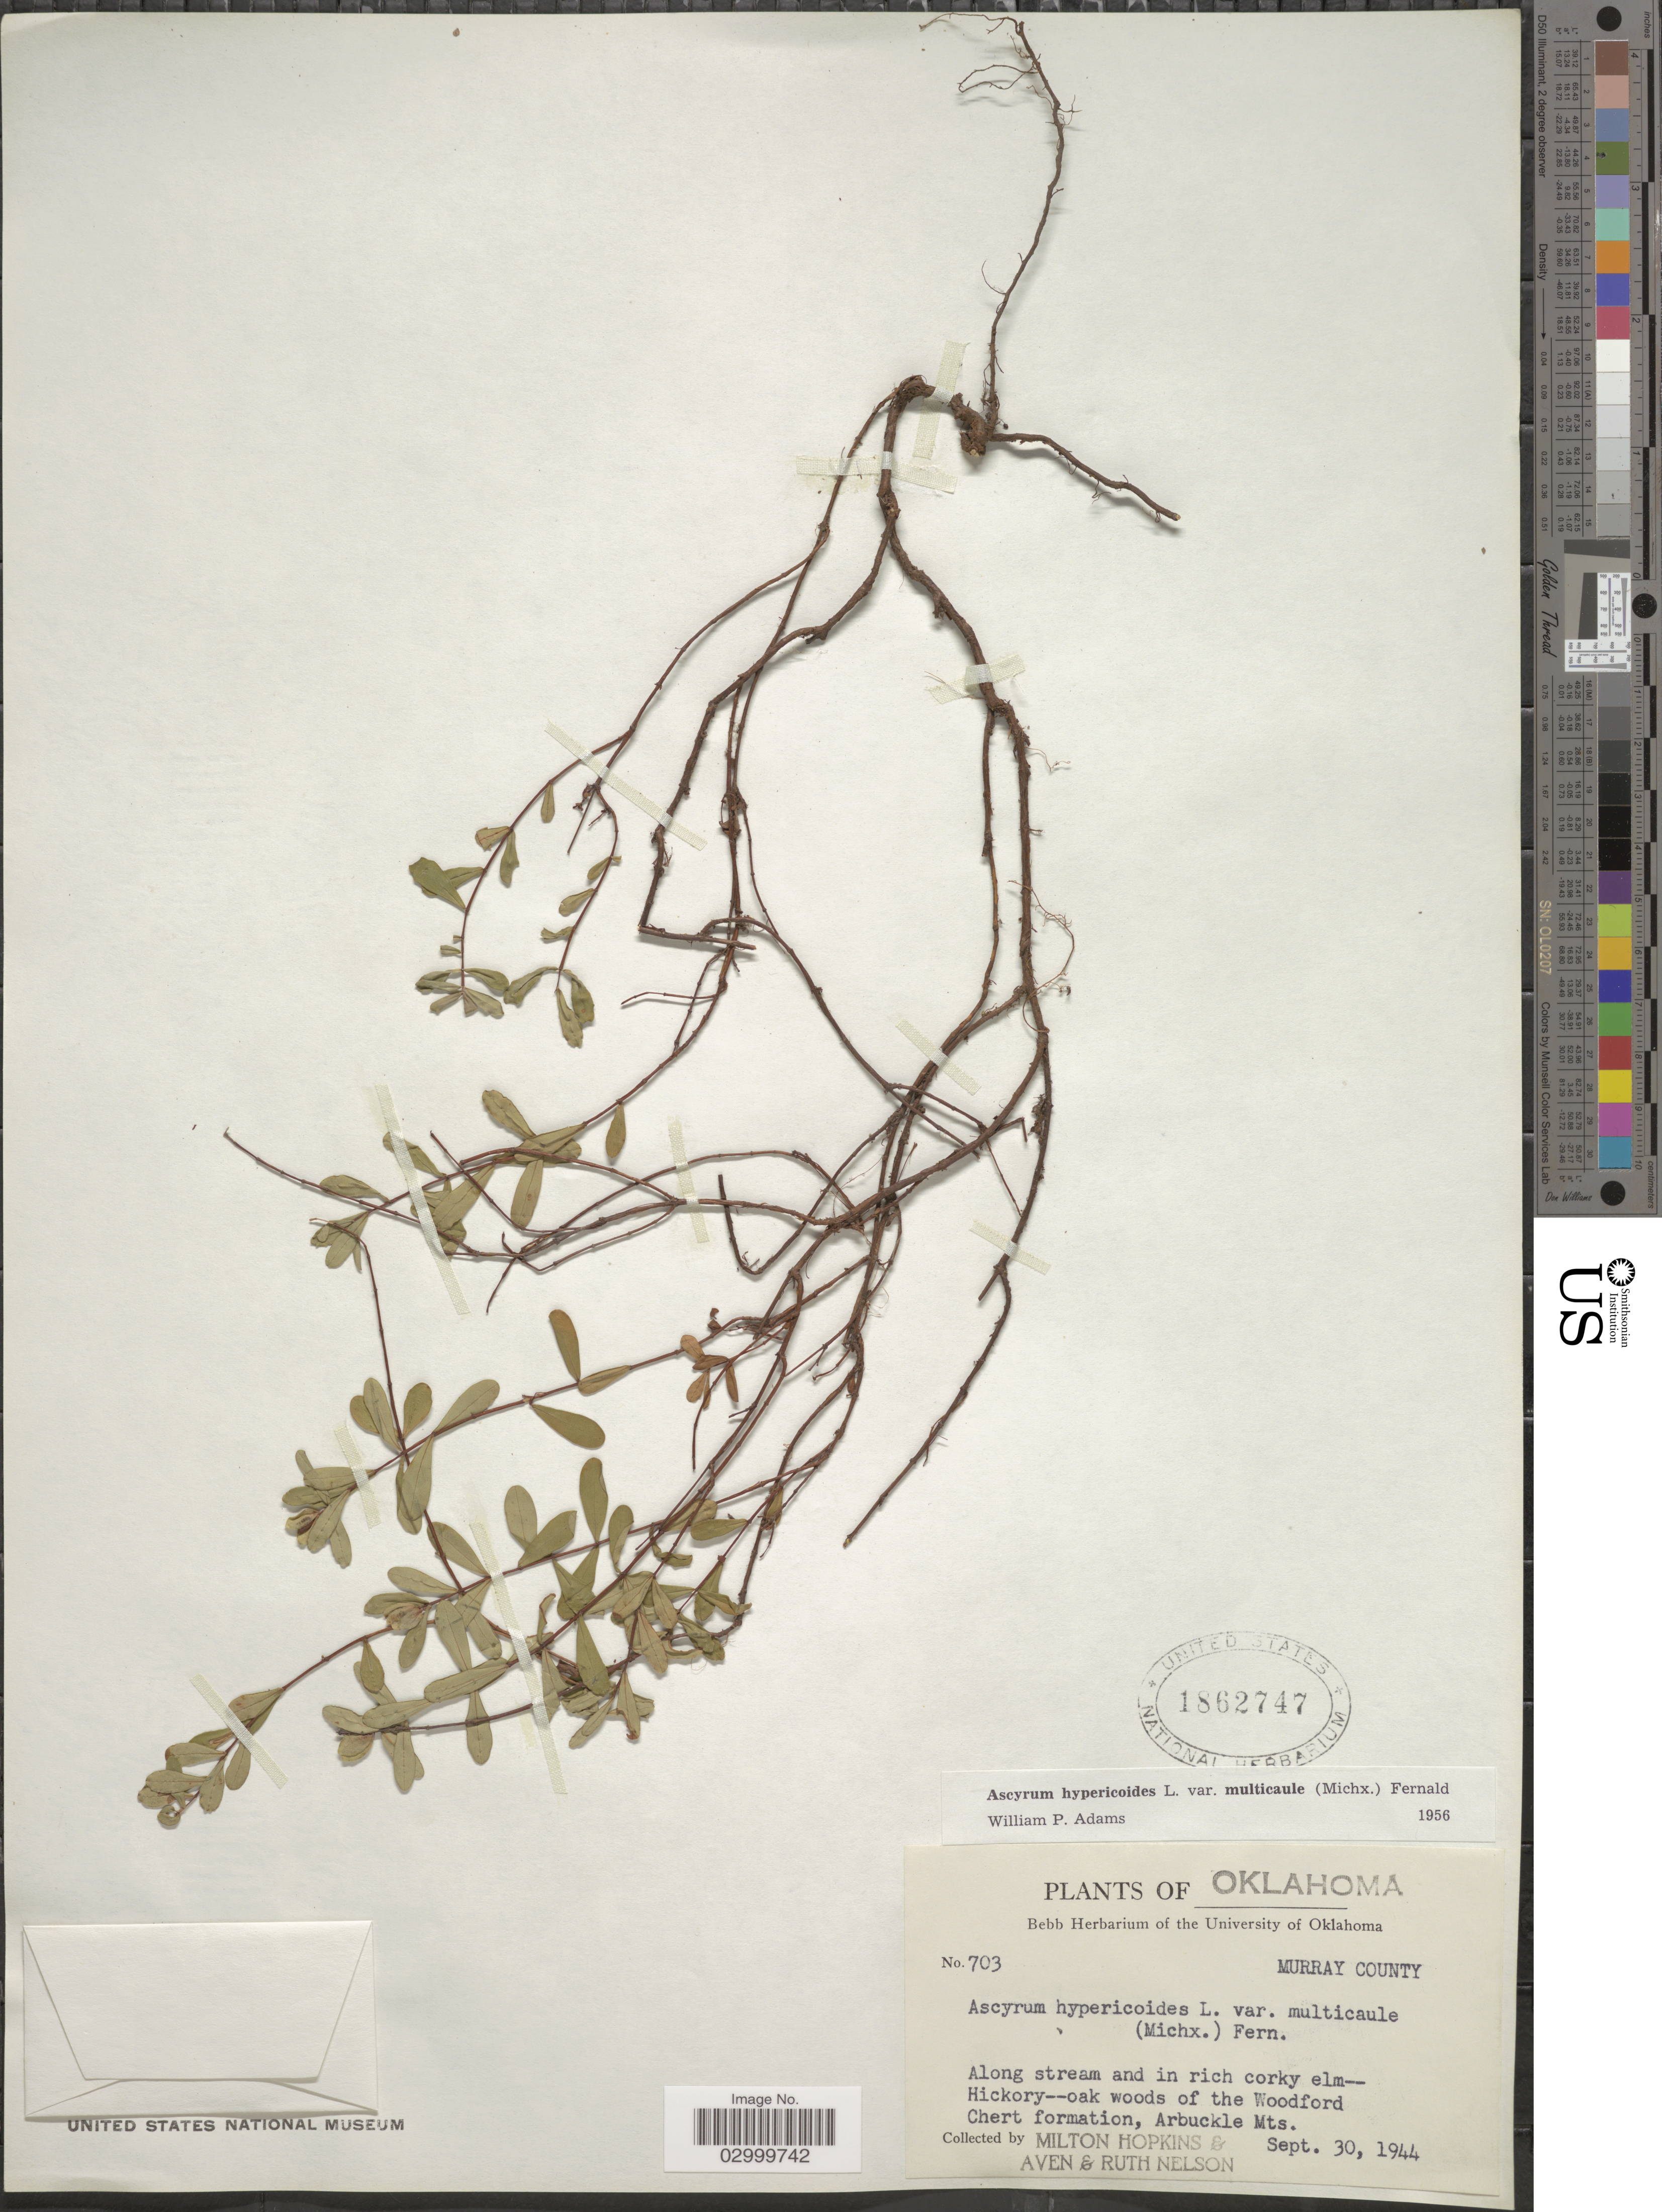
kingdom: Plantae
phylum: Tracheophyta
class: Magnoliopsida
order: Malpighiales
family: Hypericaceae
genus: Hypericum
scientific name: Hypericum stragulum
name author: W.P. Adams & N. Robson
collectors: M. Hopkins, A. Nelson & R. A. Nelson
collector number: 703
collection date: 1944-09-30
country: United States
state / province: Oklahoma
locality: Murray County, Along stream and in rich corky elm-Hickory--oak woods of the Woodford Chert formation, Arbuckle Mts.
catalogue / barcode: US 1862747